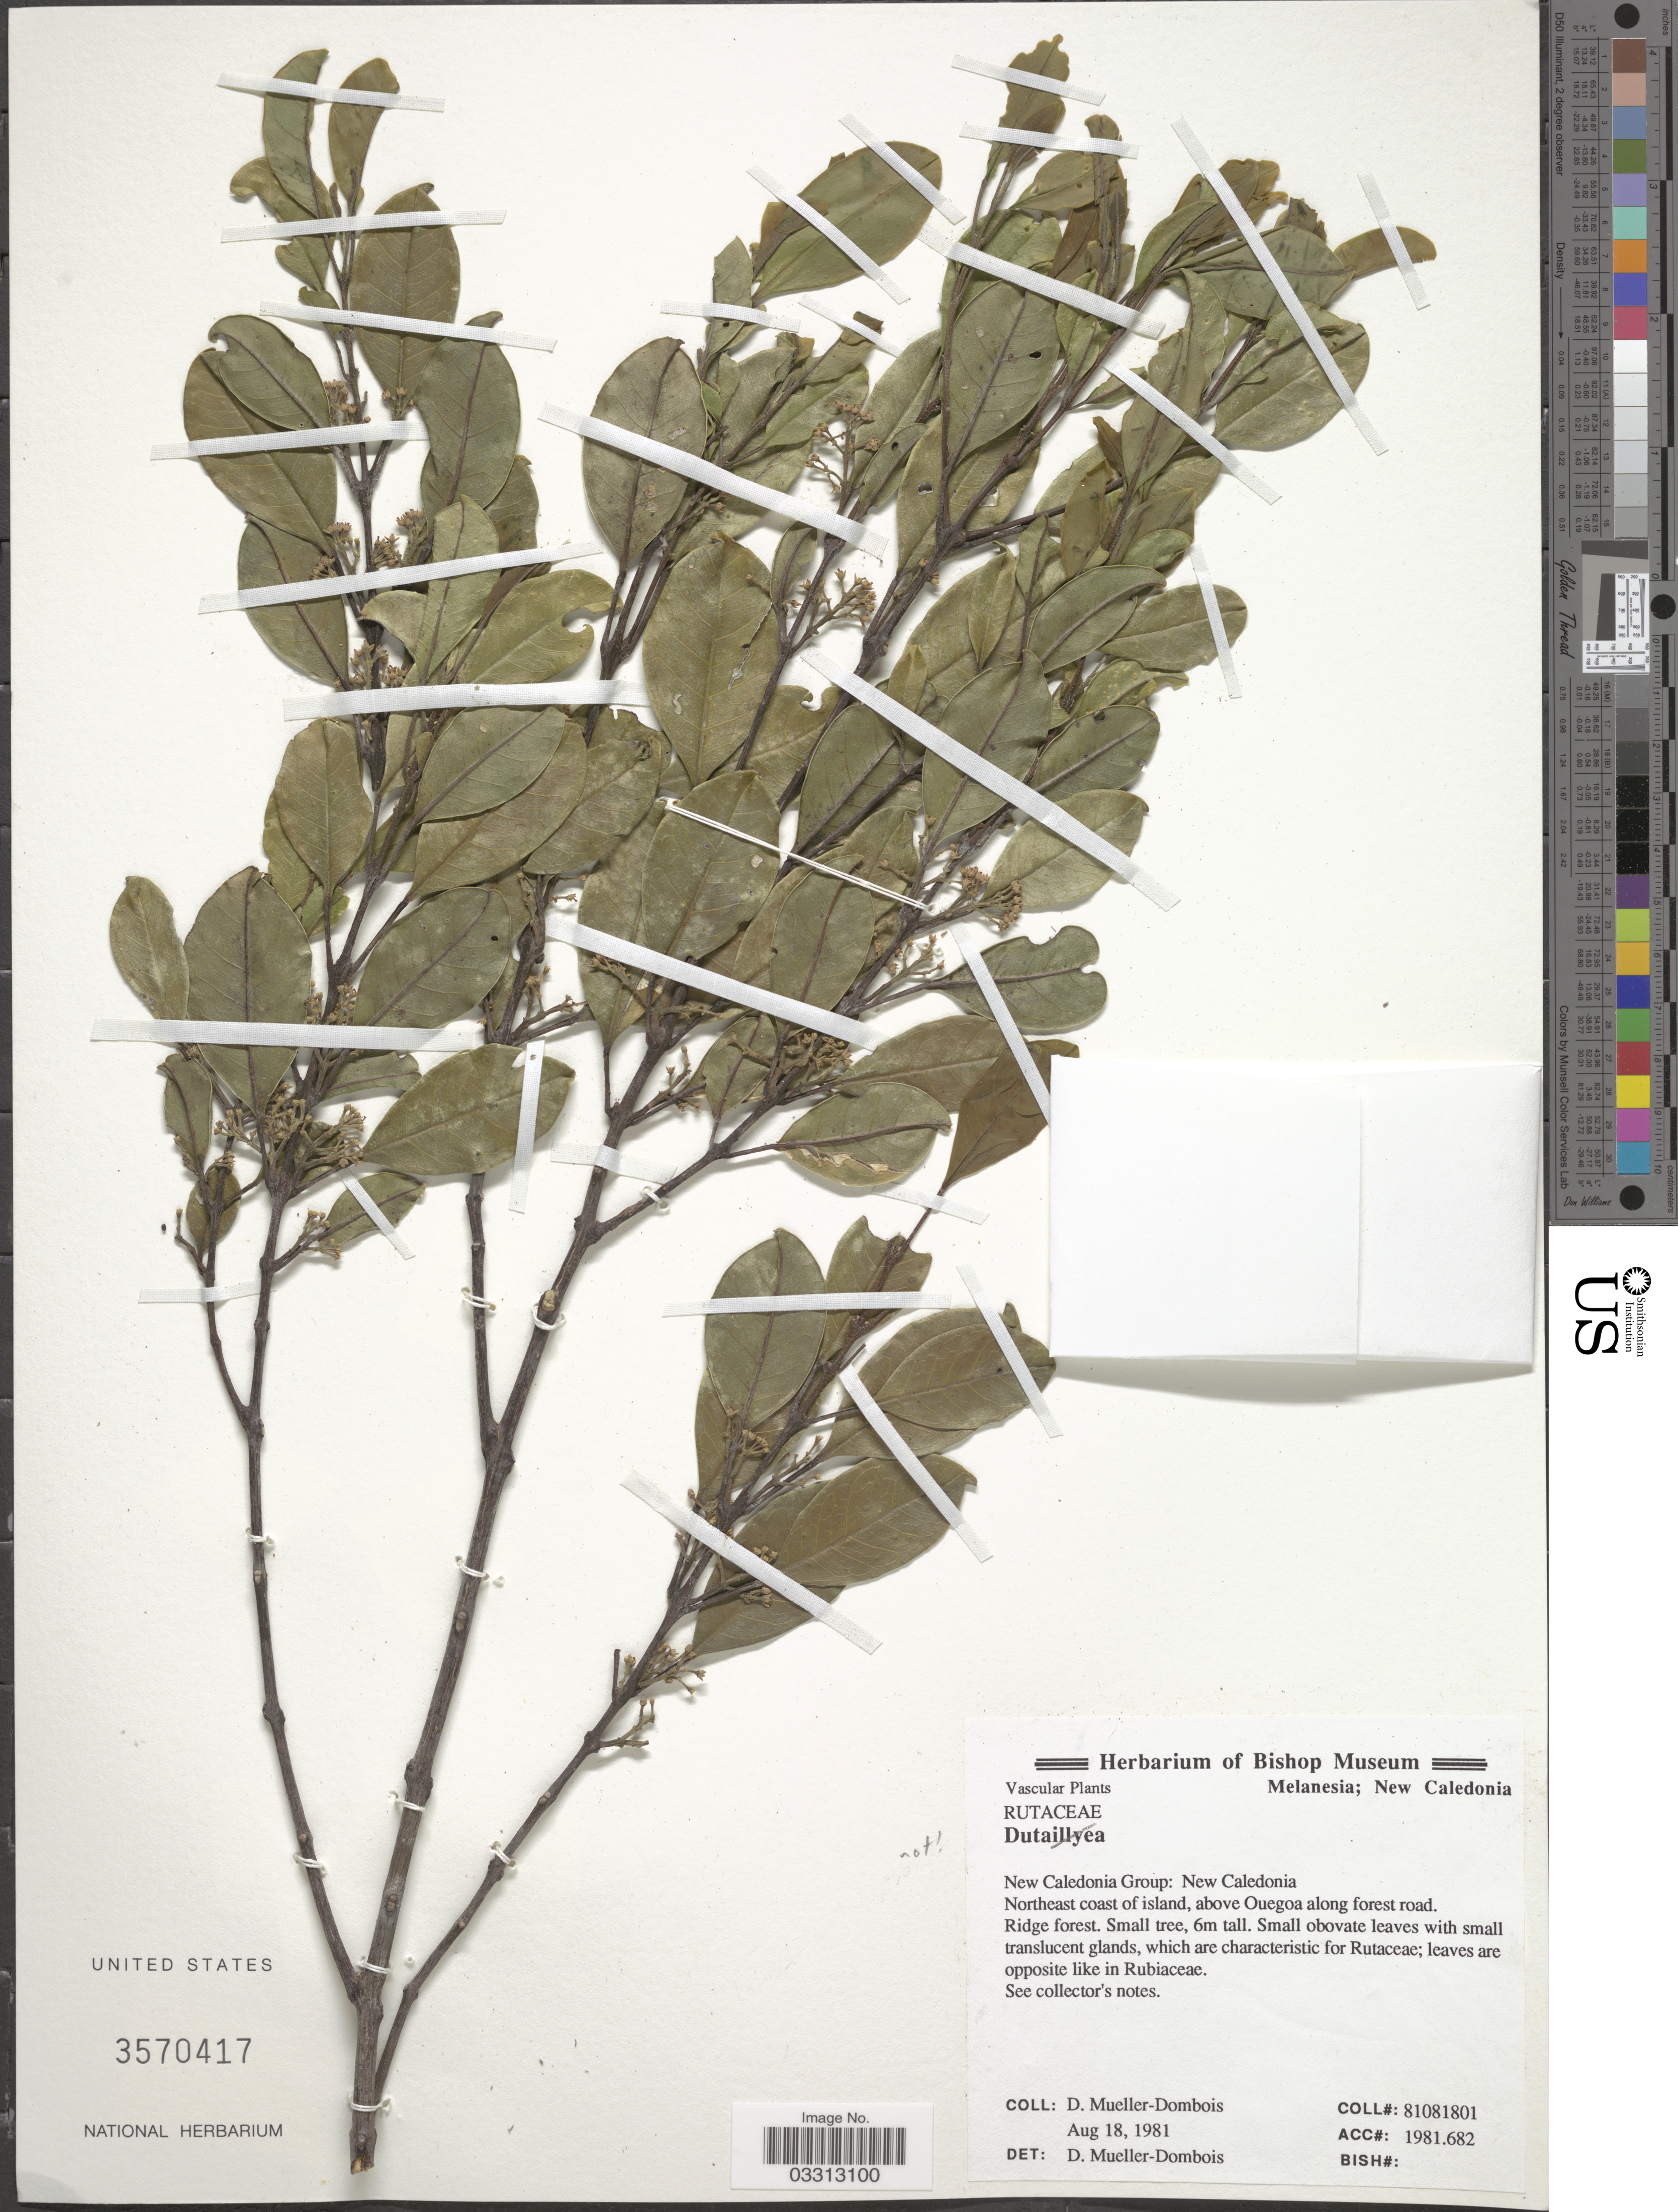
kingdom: Plantae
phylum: Tracheophyta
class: Magnoliopsida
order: Sapindales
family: Rutaceae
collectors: D. Mueller-Dombois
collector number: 81081801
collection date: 1981-08-18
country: New Caledonia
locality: Melanesia. New Caledonia Group. Northeast coast of island, above Ouegoa along forest road.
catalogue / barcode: US 3570417